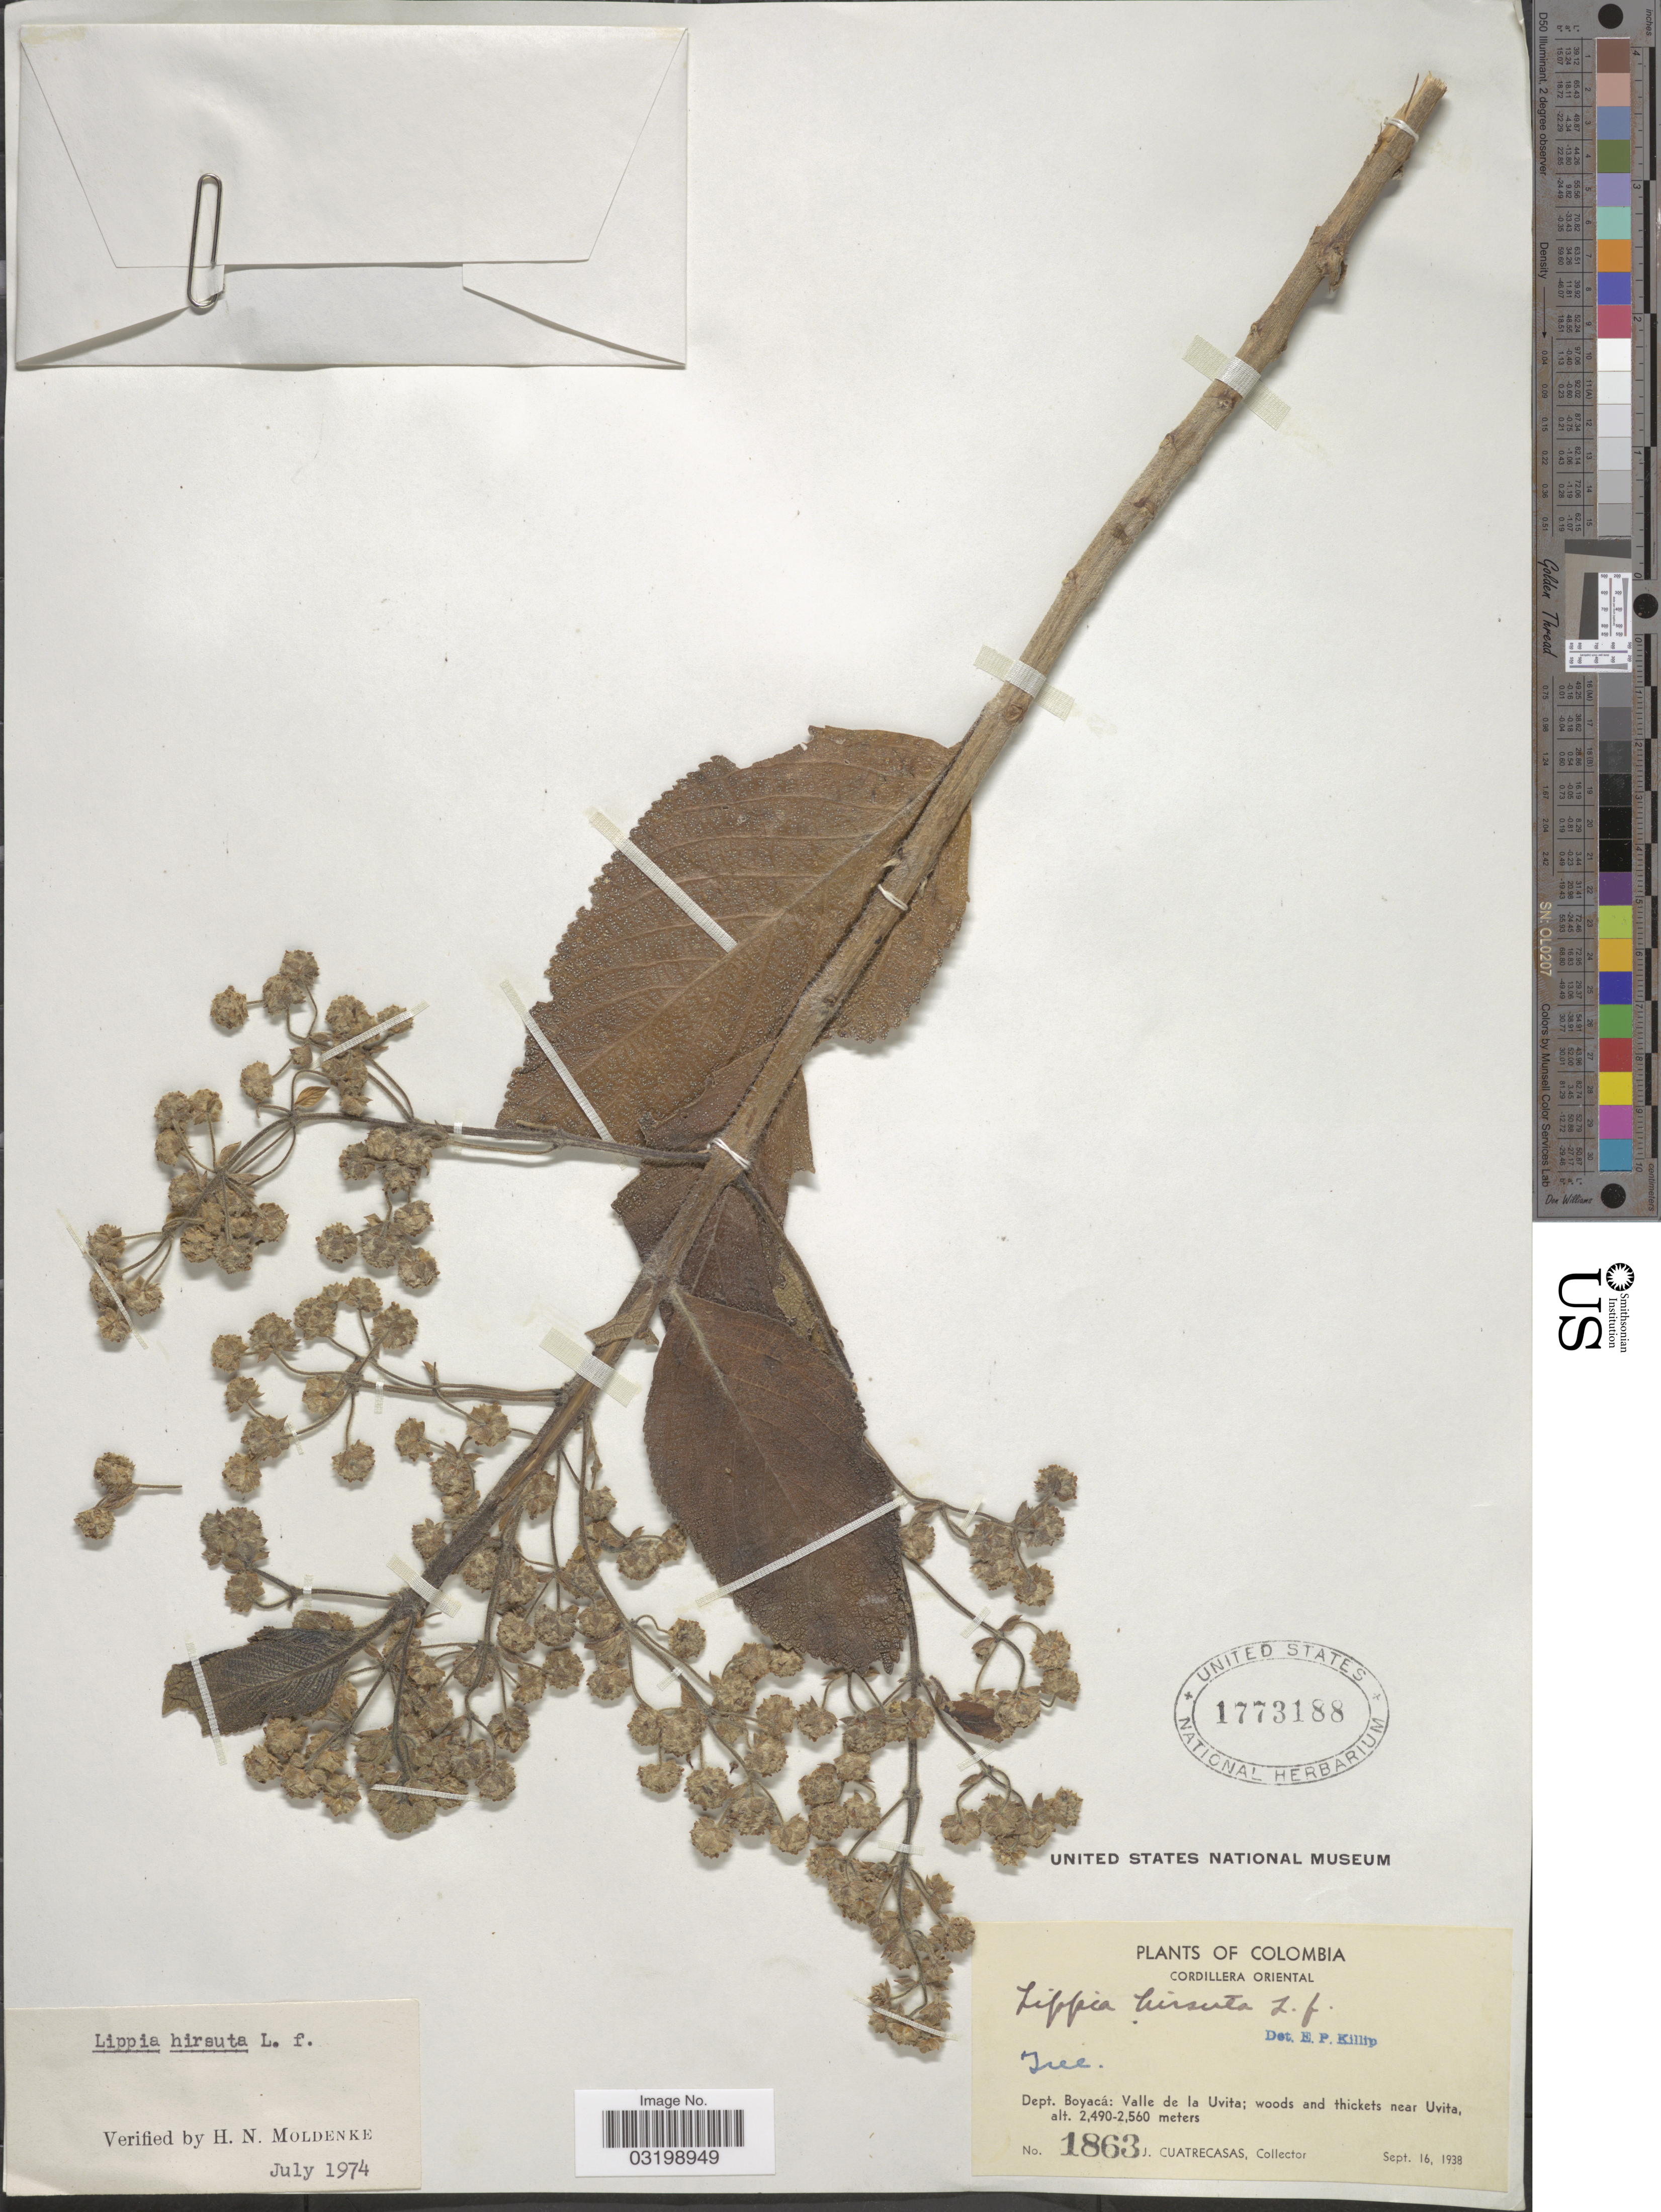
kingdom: Plantae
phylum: Tracheophyta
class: Magnoliopsida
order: Lamiales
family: Verbenaceae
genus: Lippia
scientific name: Lippia hirsuta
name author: L. f.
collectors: J. Cuatrecasas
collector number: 1863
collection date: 1938-09-16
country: Colombia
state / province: Boyacá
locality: Cordillera Oriental. Dept. Boyacá: Valle de la Uvita; near Uvita.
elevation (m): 2490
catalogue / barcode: US 1773188